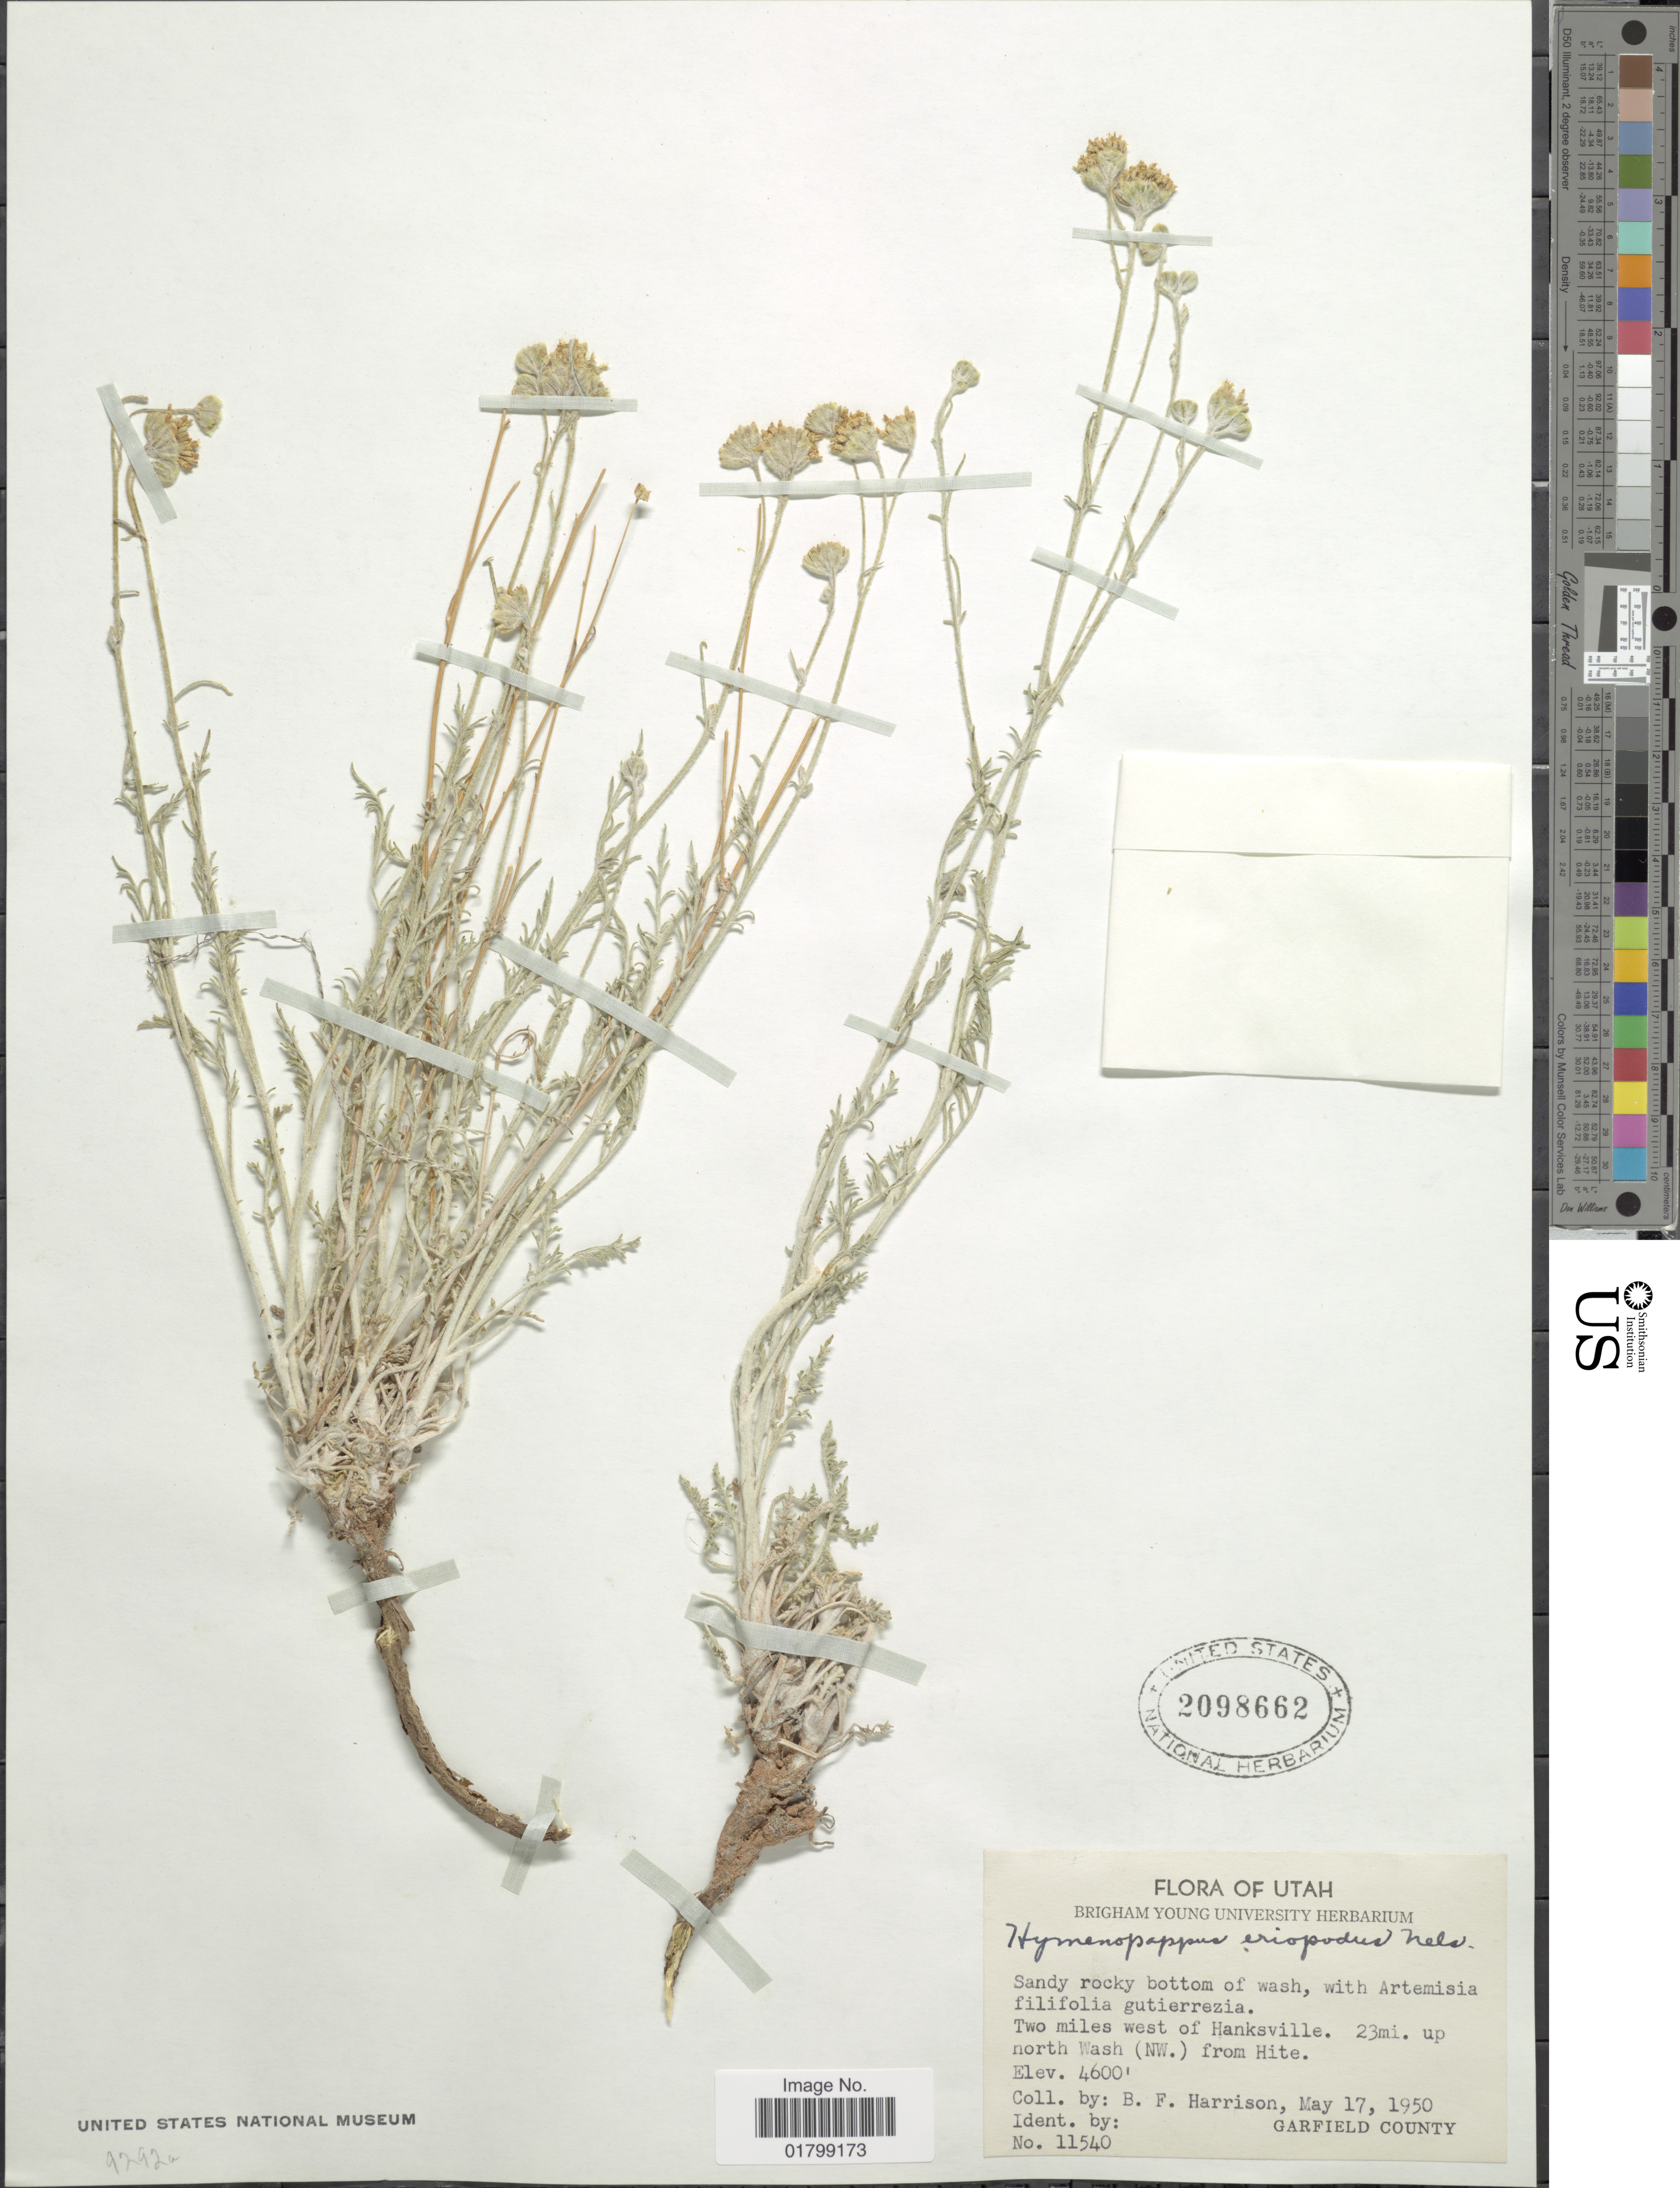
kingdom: Plantae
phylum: Tracheophyta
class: Magnoliopsida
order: Asterales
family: Asteraceae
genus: Hymenopappus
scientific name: Hymenopappus sp.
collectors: B. F. Harrison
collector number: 11540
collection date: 1950-05-17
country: United States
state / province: Utah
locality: Two miles west of Hanksville. 23 mi. up north Wash (NW) from Hite, Garfield County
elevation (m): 1402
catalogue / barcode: US 2098662